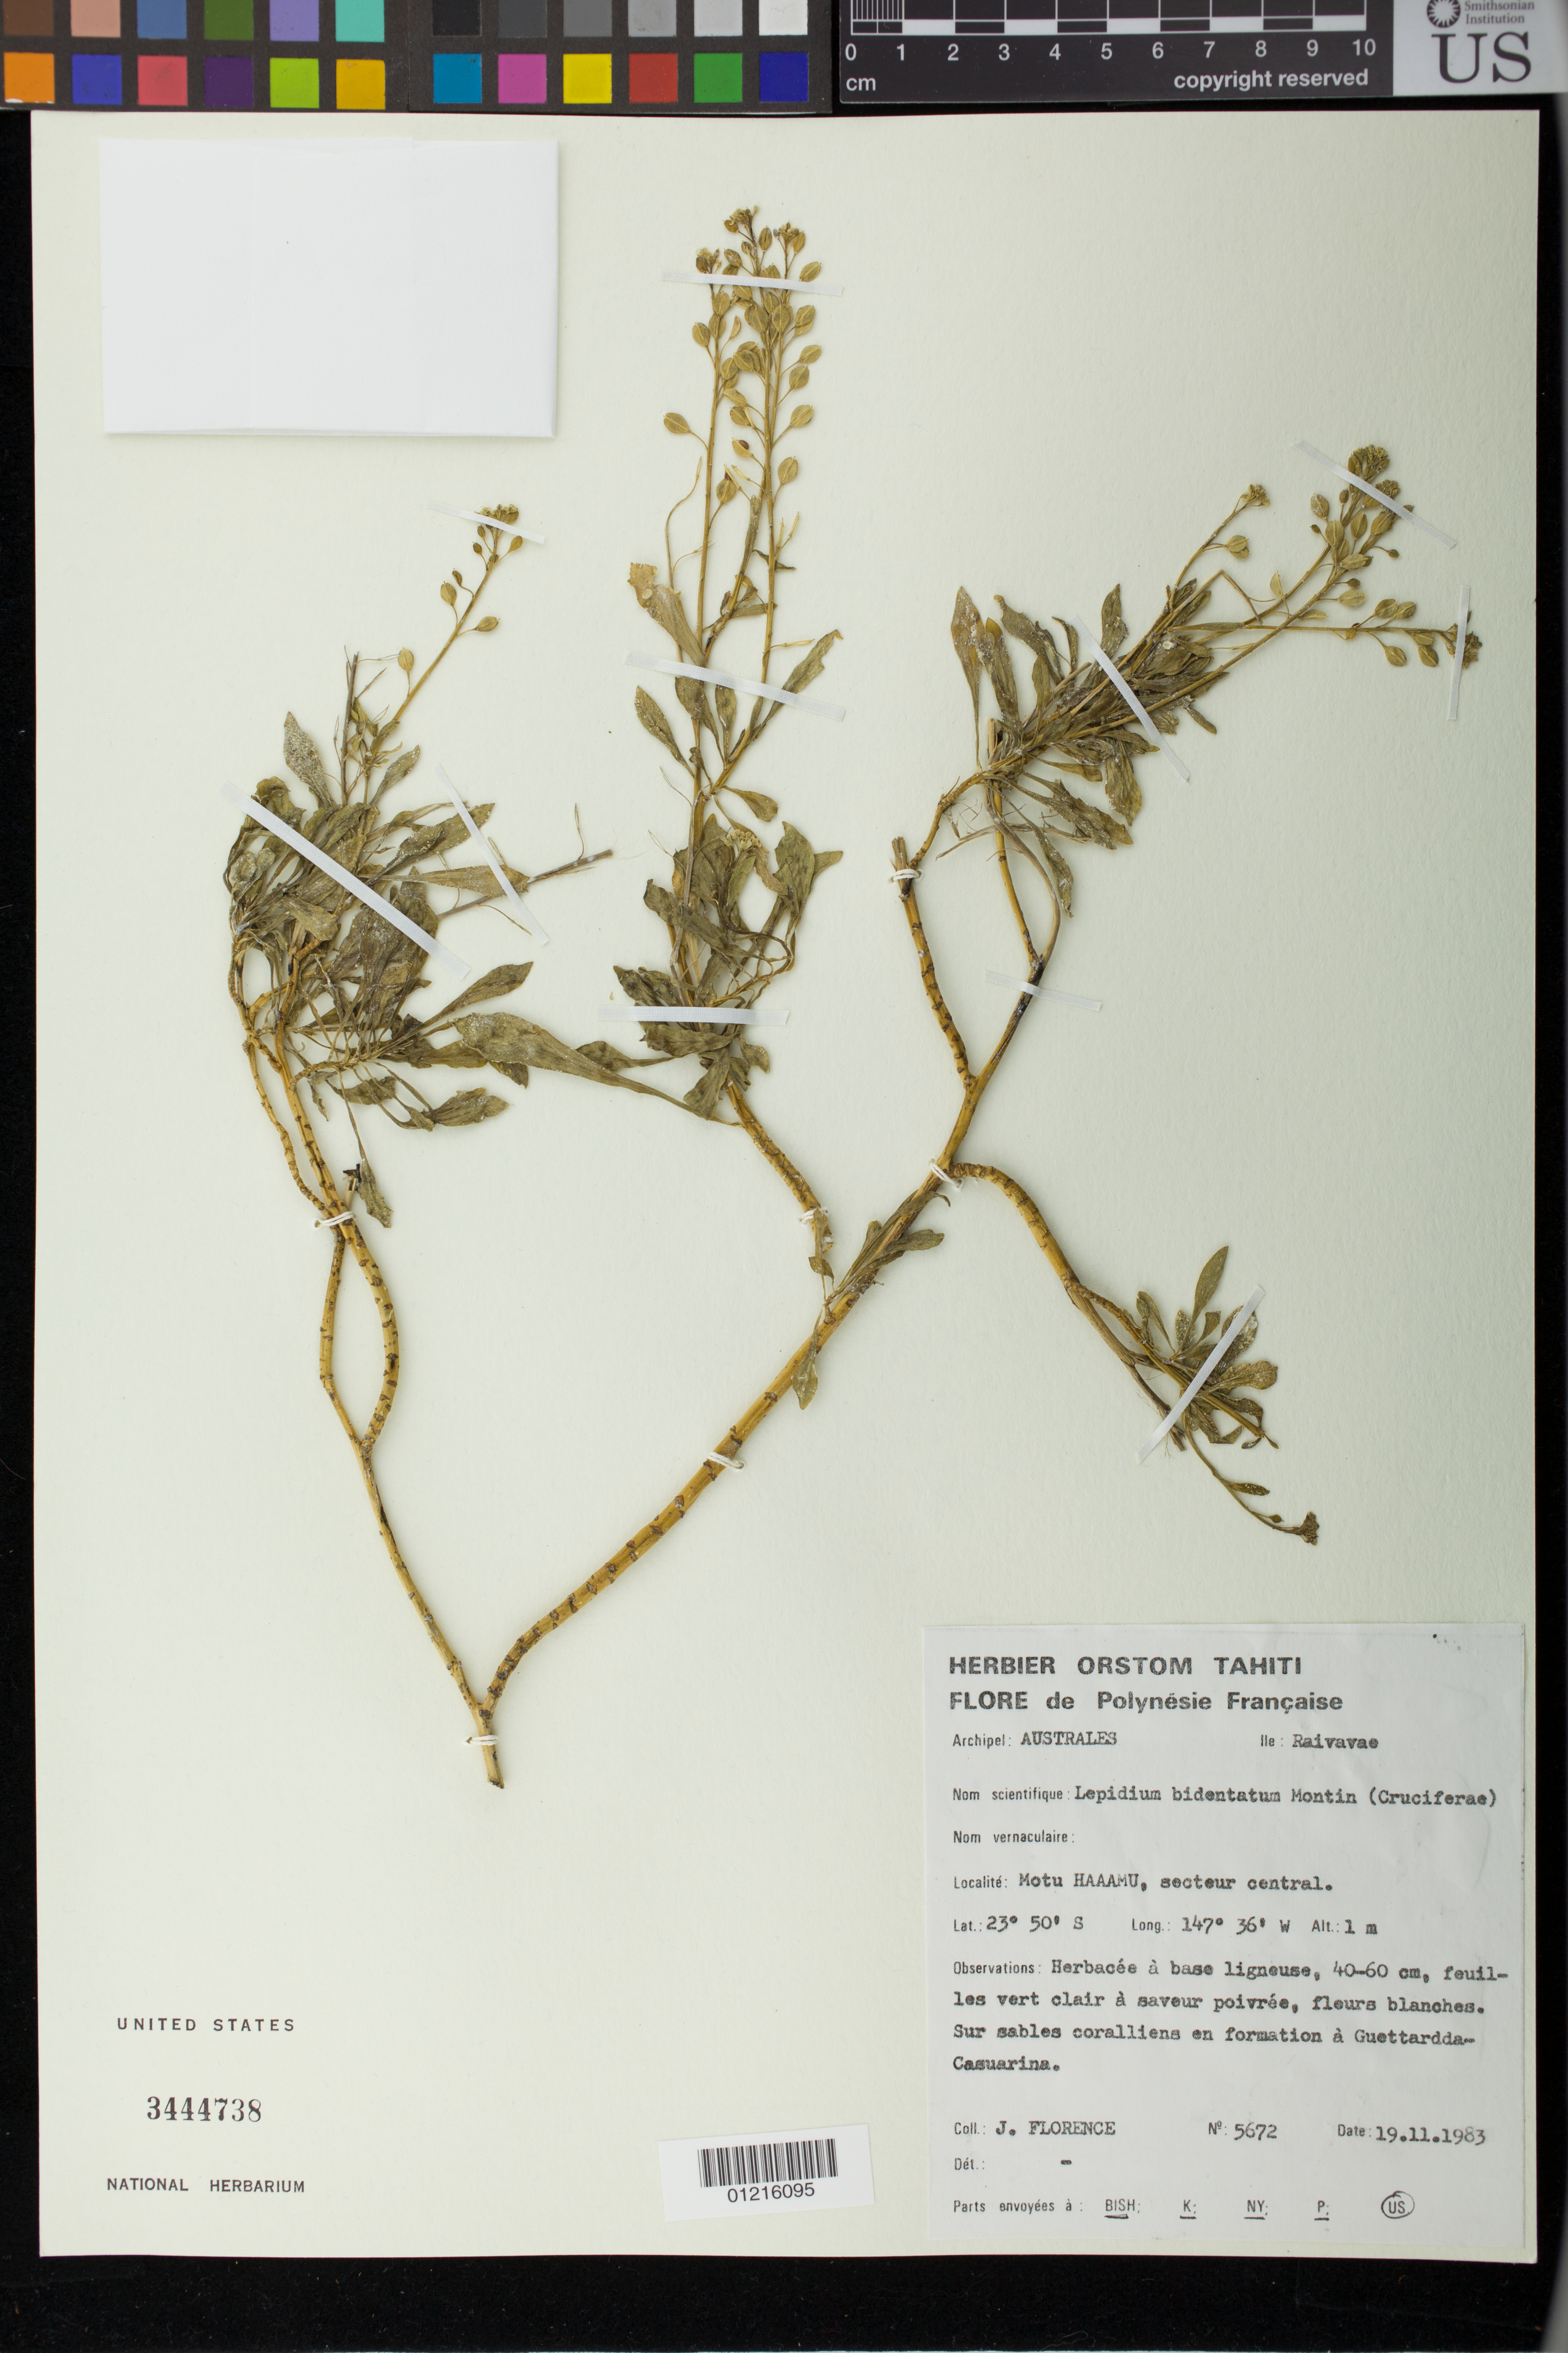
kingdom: Plantae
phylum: Tracheophyta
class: Magnoliopsida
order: Brassicales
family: Brassicaceae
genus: Lepidium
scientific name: Lepidium bidentatum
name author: Montin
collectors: J. Florence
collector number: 5672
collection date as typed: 19 Nov 1983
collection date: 1983-11-19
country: French Polynesia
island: Raivavae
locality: Motu Haamu, secteur central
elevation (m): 1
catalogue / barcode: US 3444738